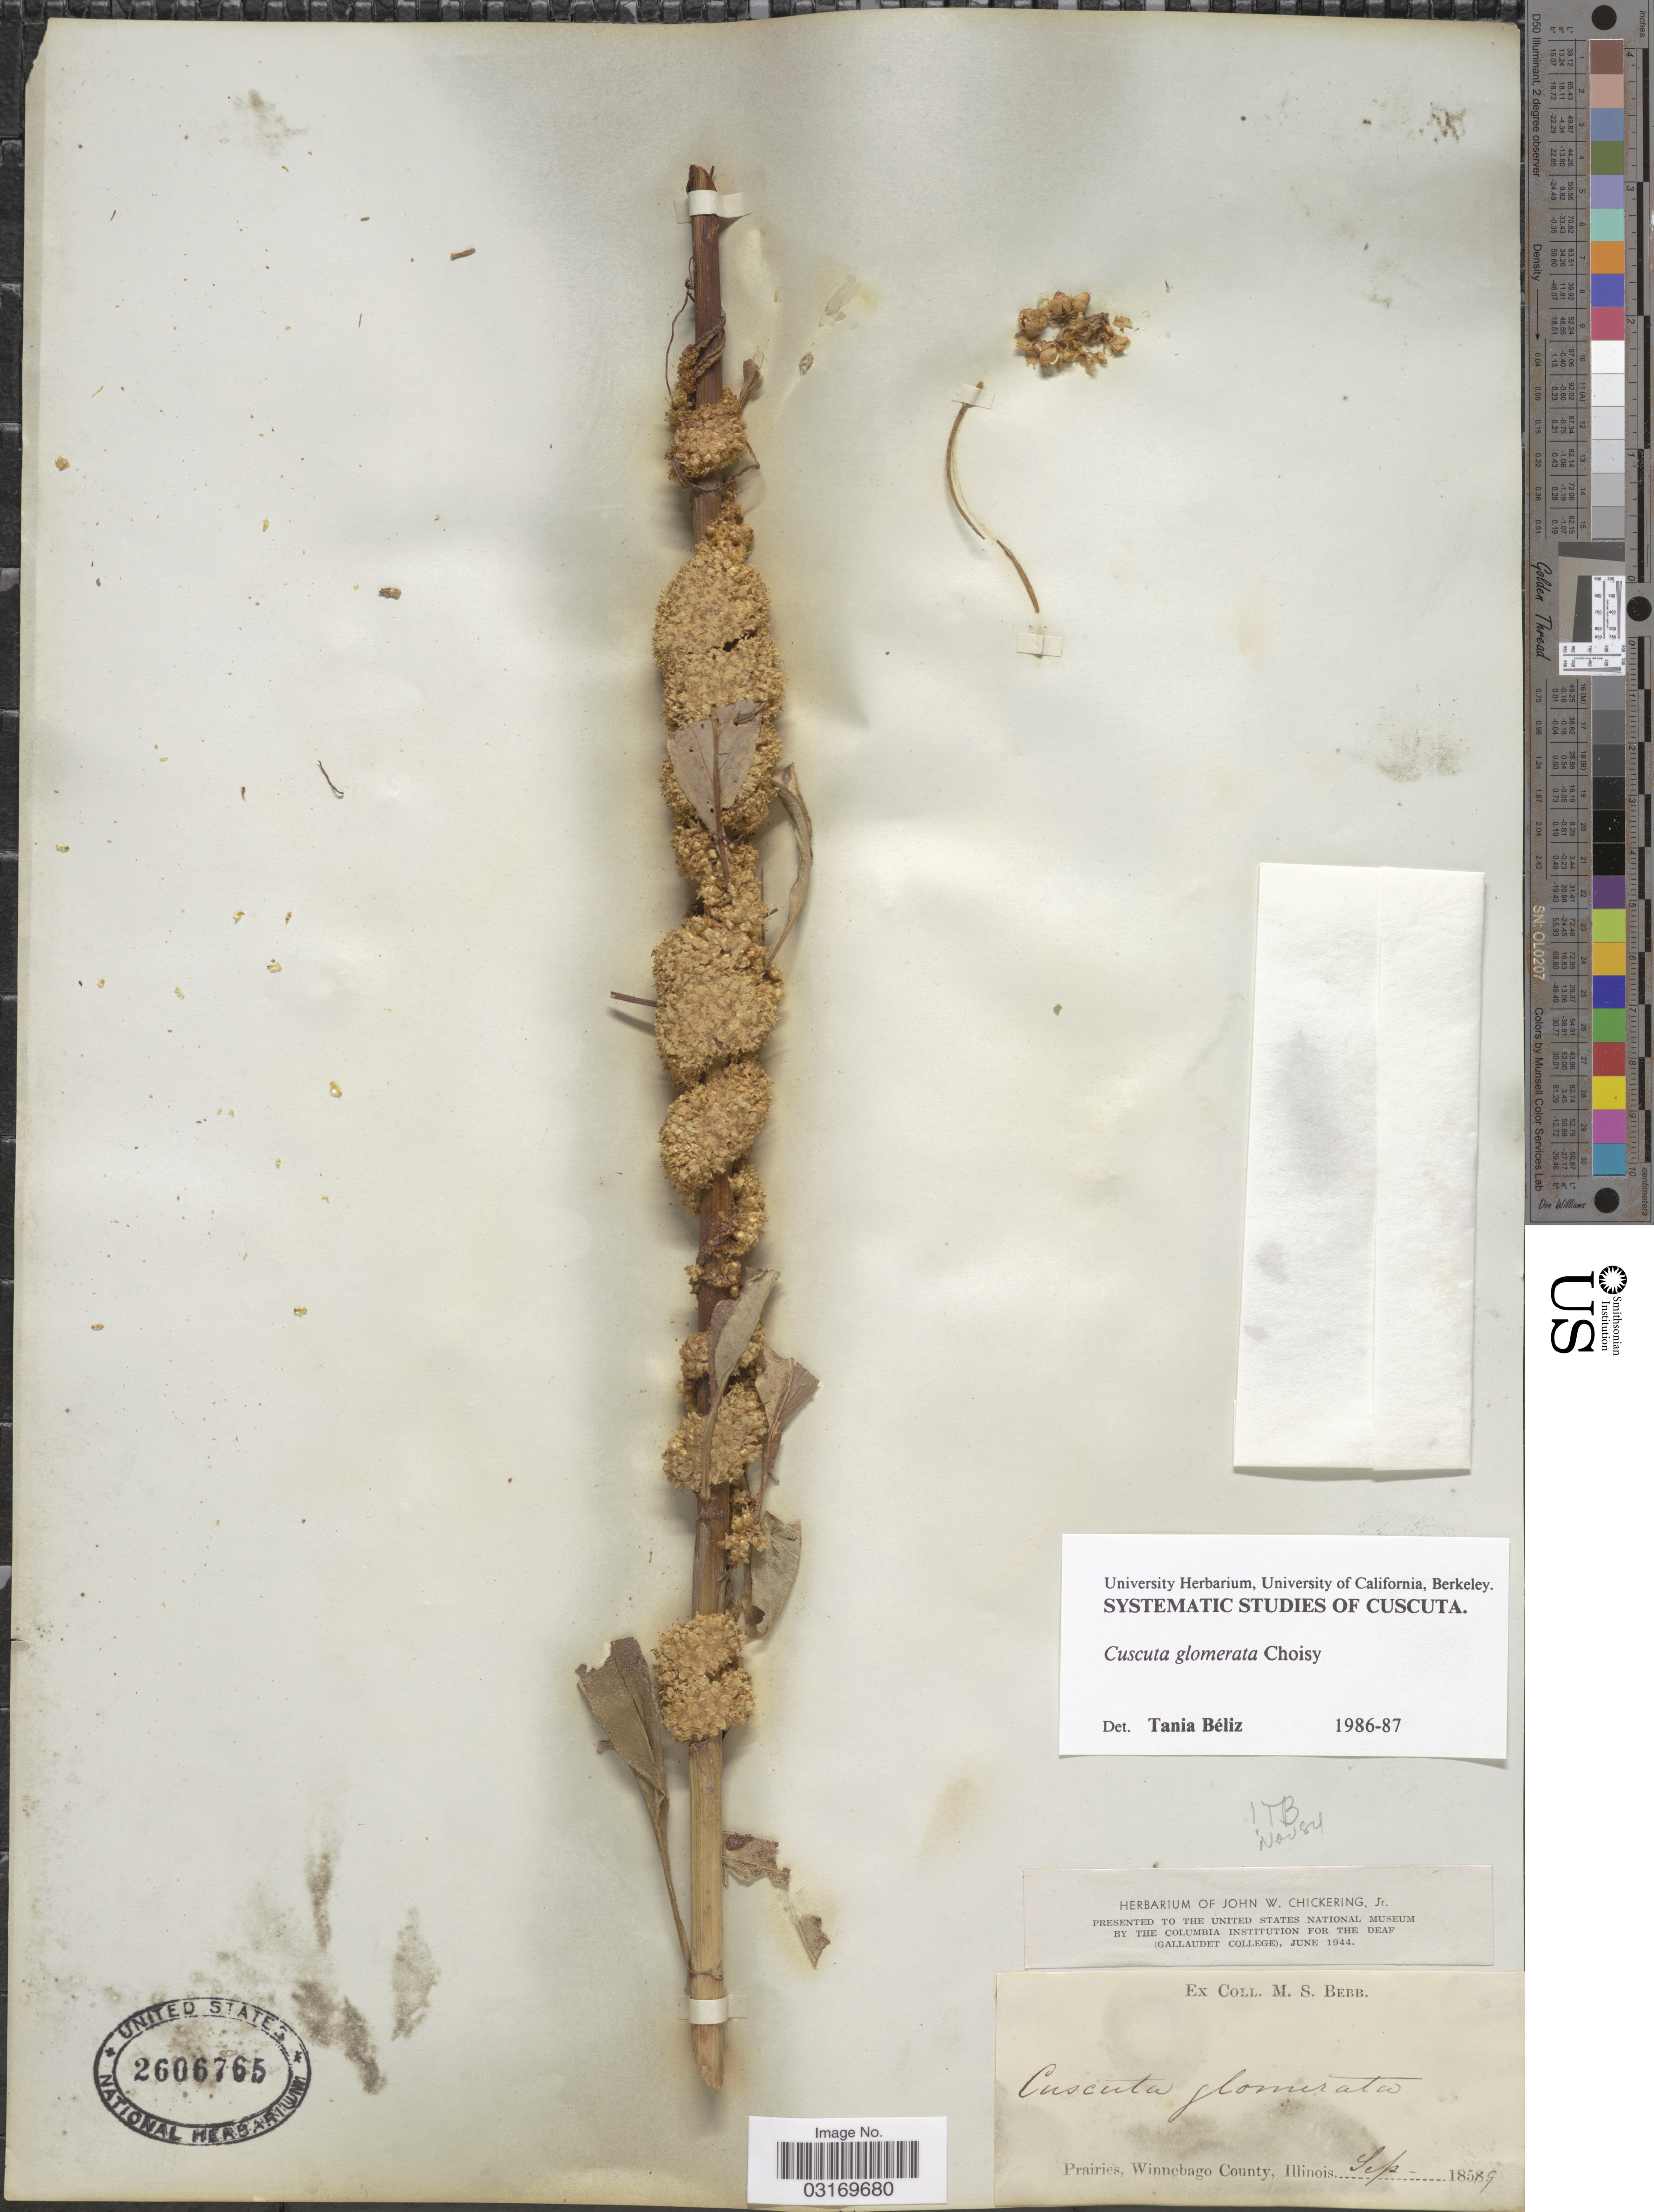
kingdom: Plantae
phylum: Tracheophyta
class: Magnoliopsida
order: Solanales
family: Convolvulaceae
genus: Cuscuta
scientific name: Cuscuta glomerata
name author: Chris.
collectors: M. Bebb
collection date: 1859-09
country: United States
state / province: Illinois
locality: Prairies, Winnebago County.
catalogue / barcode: US 2606765